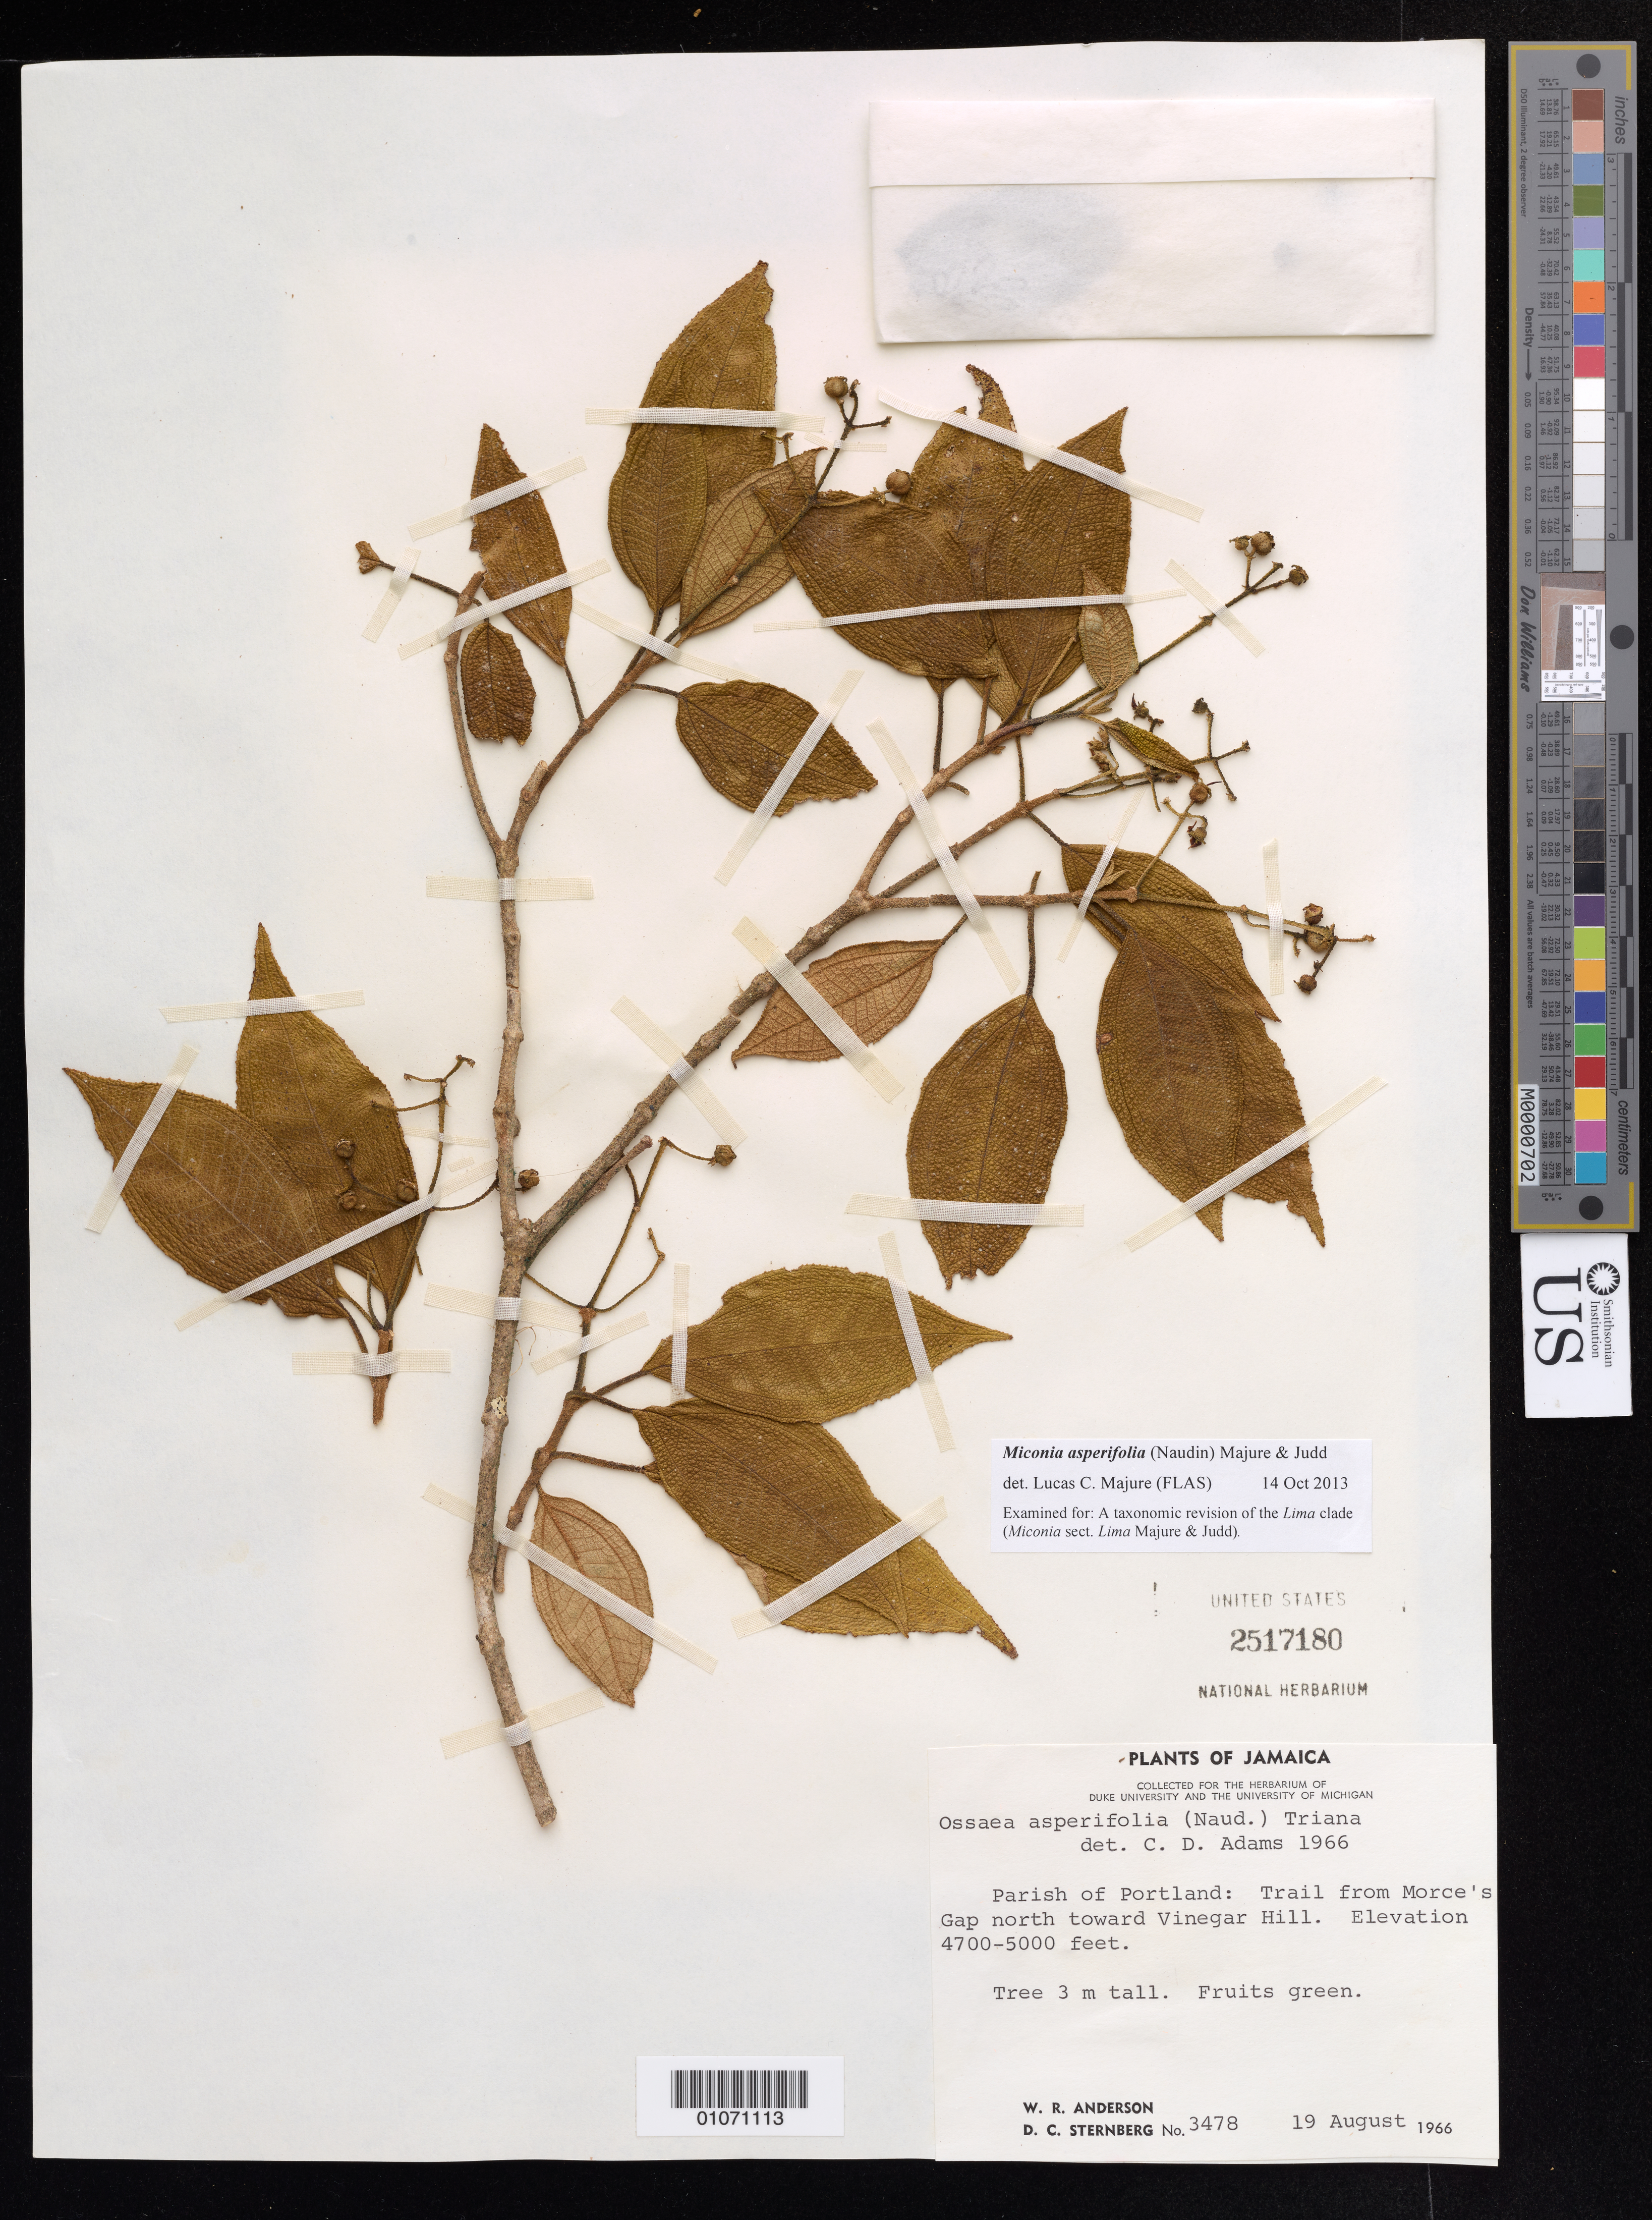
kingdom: Plantae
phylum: Tracheophyta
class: Magnoliopsida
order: Myrtales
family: Melastomataceae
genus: Miconia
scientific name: Miconia asperifolia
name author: (Naudin) Majure & Judd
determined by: Majure, Lucas C., (FLAS), University of Florida (UNITED STATES)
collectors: W. R. Anderson & D. Sternberg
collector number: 3478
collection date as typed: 19 Aug 1966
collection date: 1966-08-19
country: Jamaica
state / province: Portland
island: Jamaica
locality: Morce's Gap trail N toward Vinegar Hill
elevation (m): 1433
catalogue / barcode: US 2517180